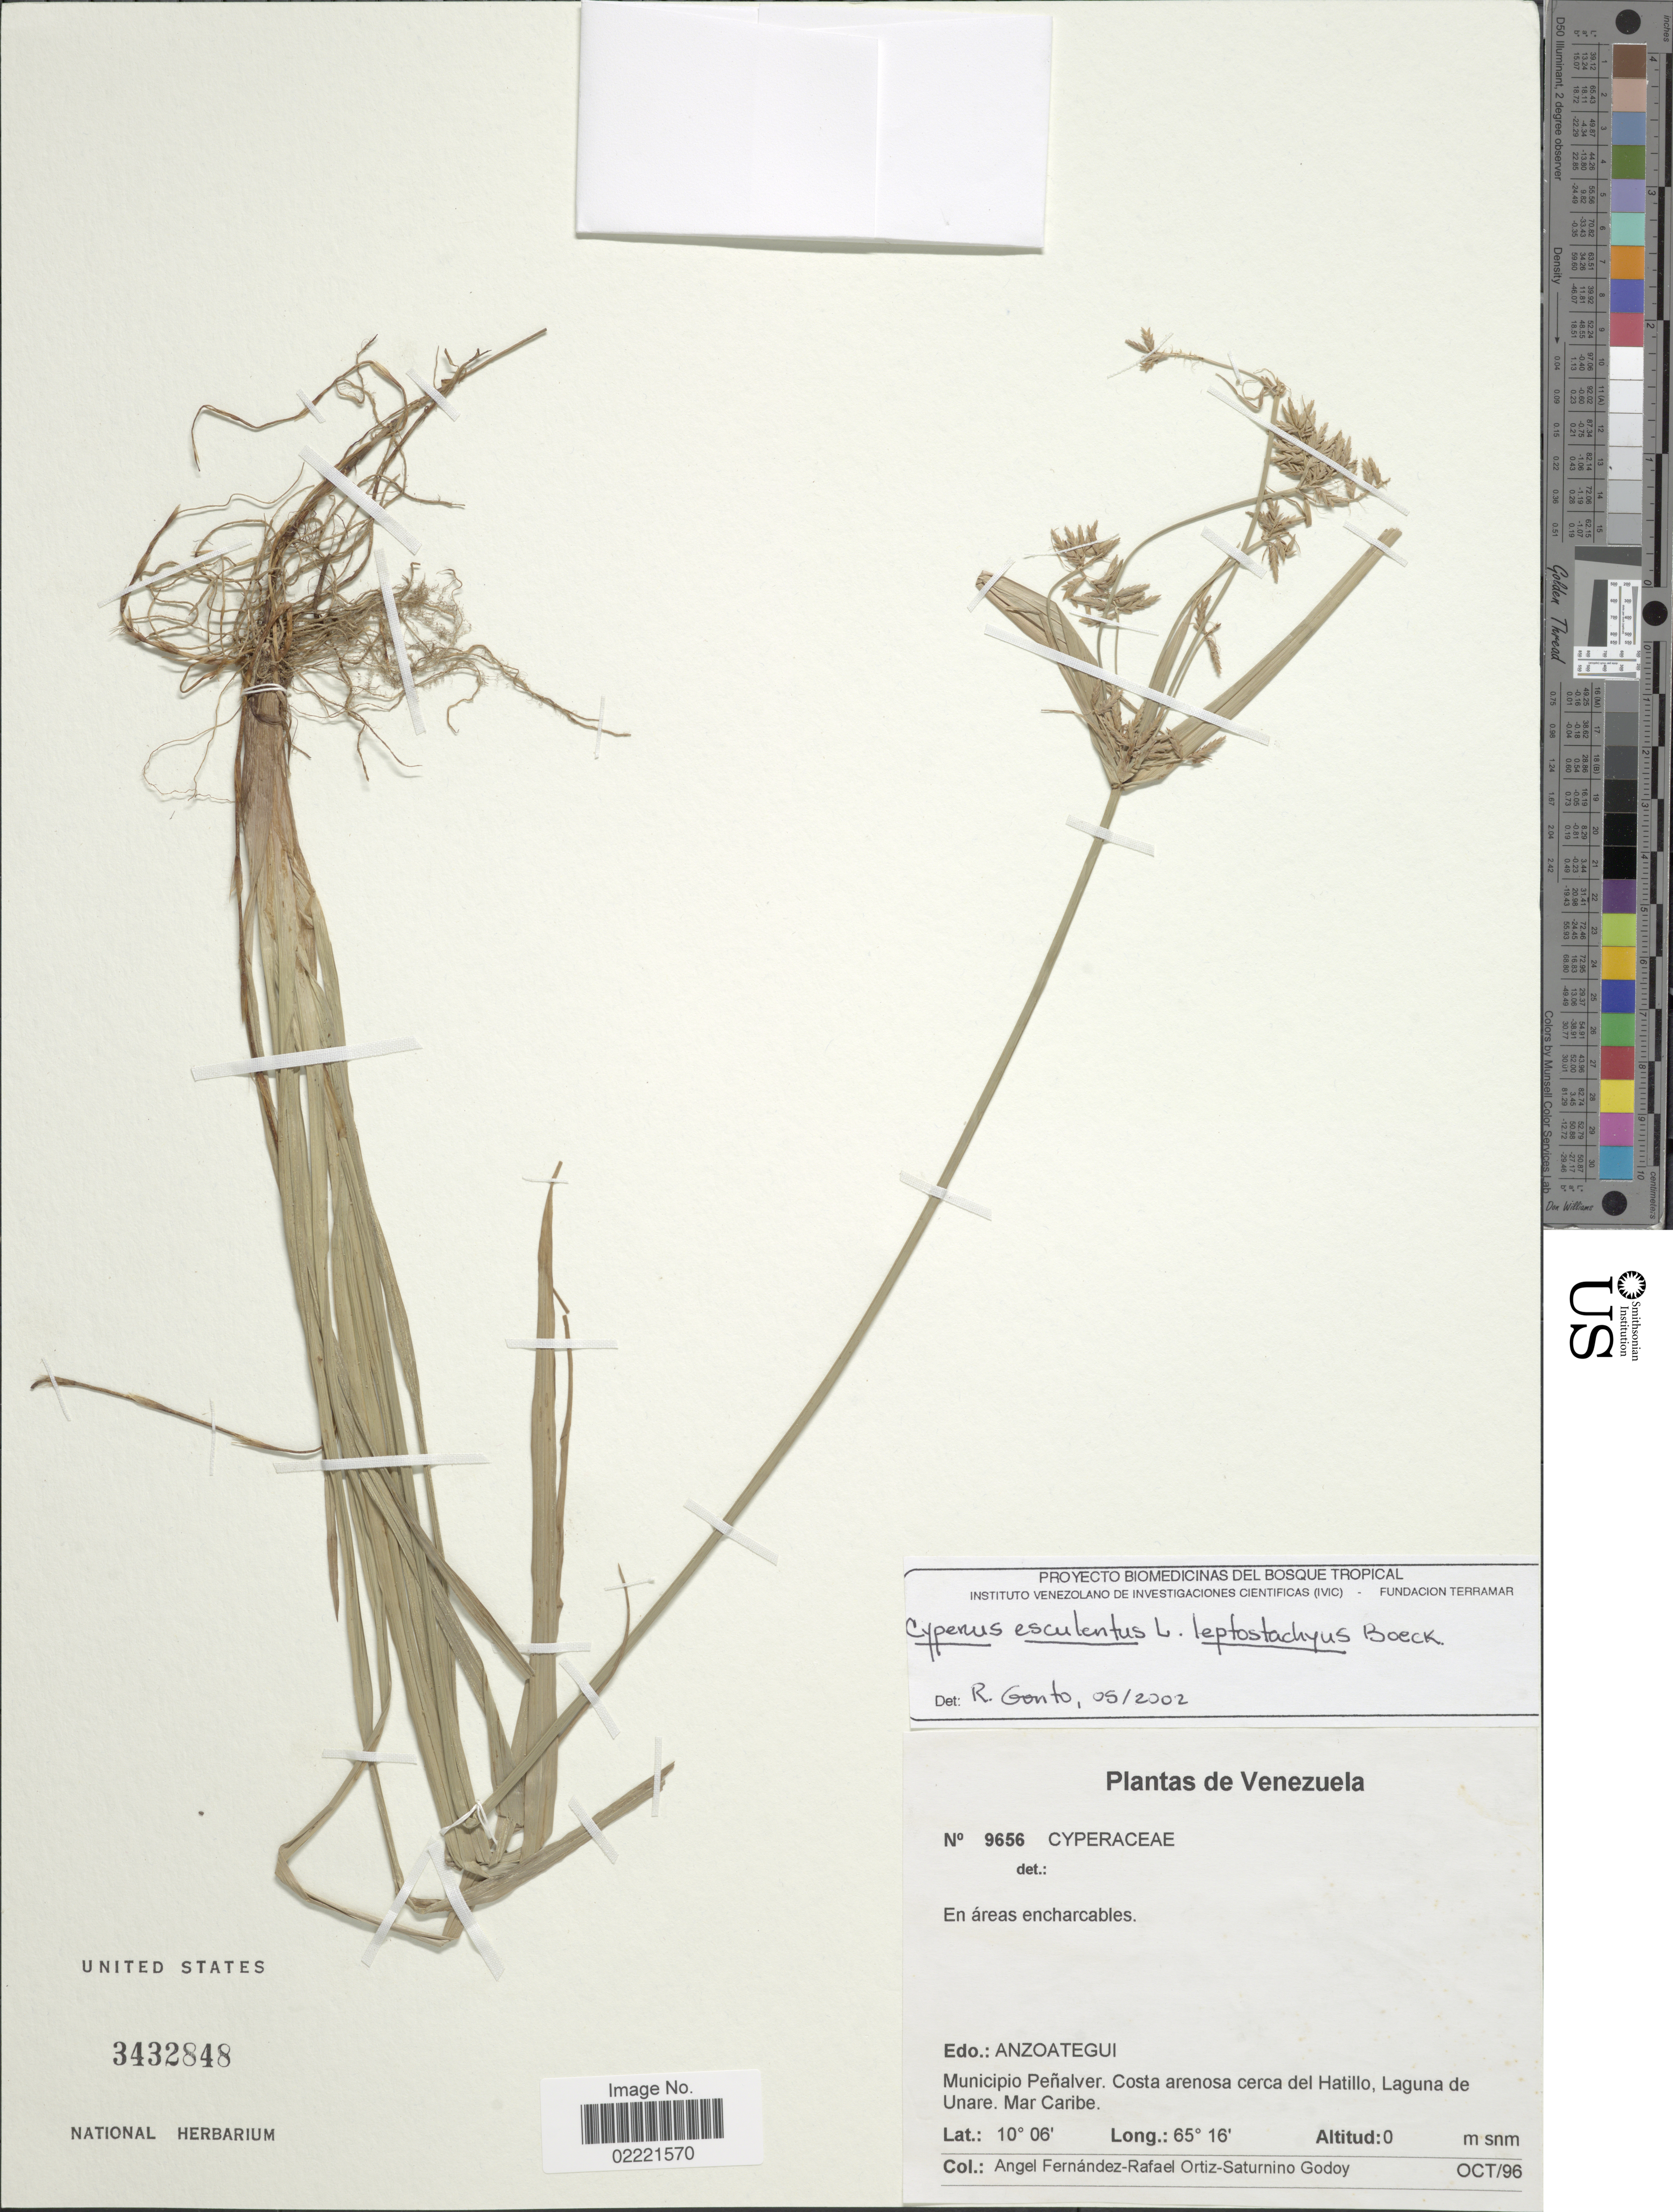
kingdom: Plantae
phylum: Tracheophyta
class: Liliopsida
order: Poales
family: Cyperaceae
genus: Cyperus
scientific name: Cyperus esculentus var. leptostachyus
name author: Boeckeler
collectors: Á. Fernández, R. Ortiz & S. Godoy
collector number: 9656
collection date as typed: Transcribed d/m/y: /10/96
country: Venezuela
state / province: Anzoategui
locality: Edo.: Anzoategu, Municipio Penalver, Costa arenosa cerca del Hatillo, Laguna de Unare, Mar Caribe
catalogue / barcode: US 3432848